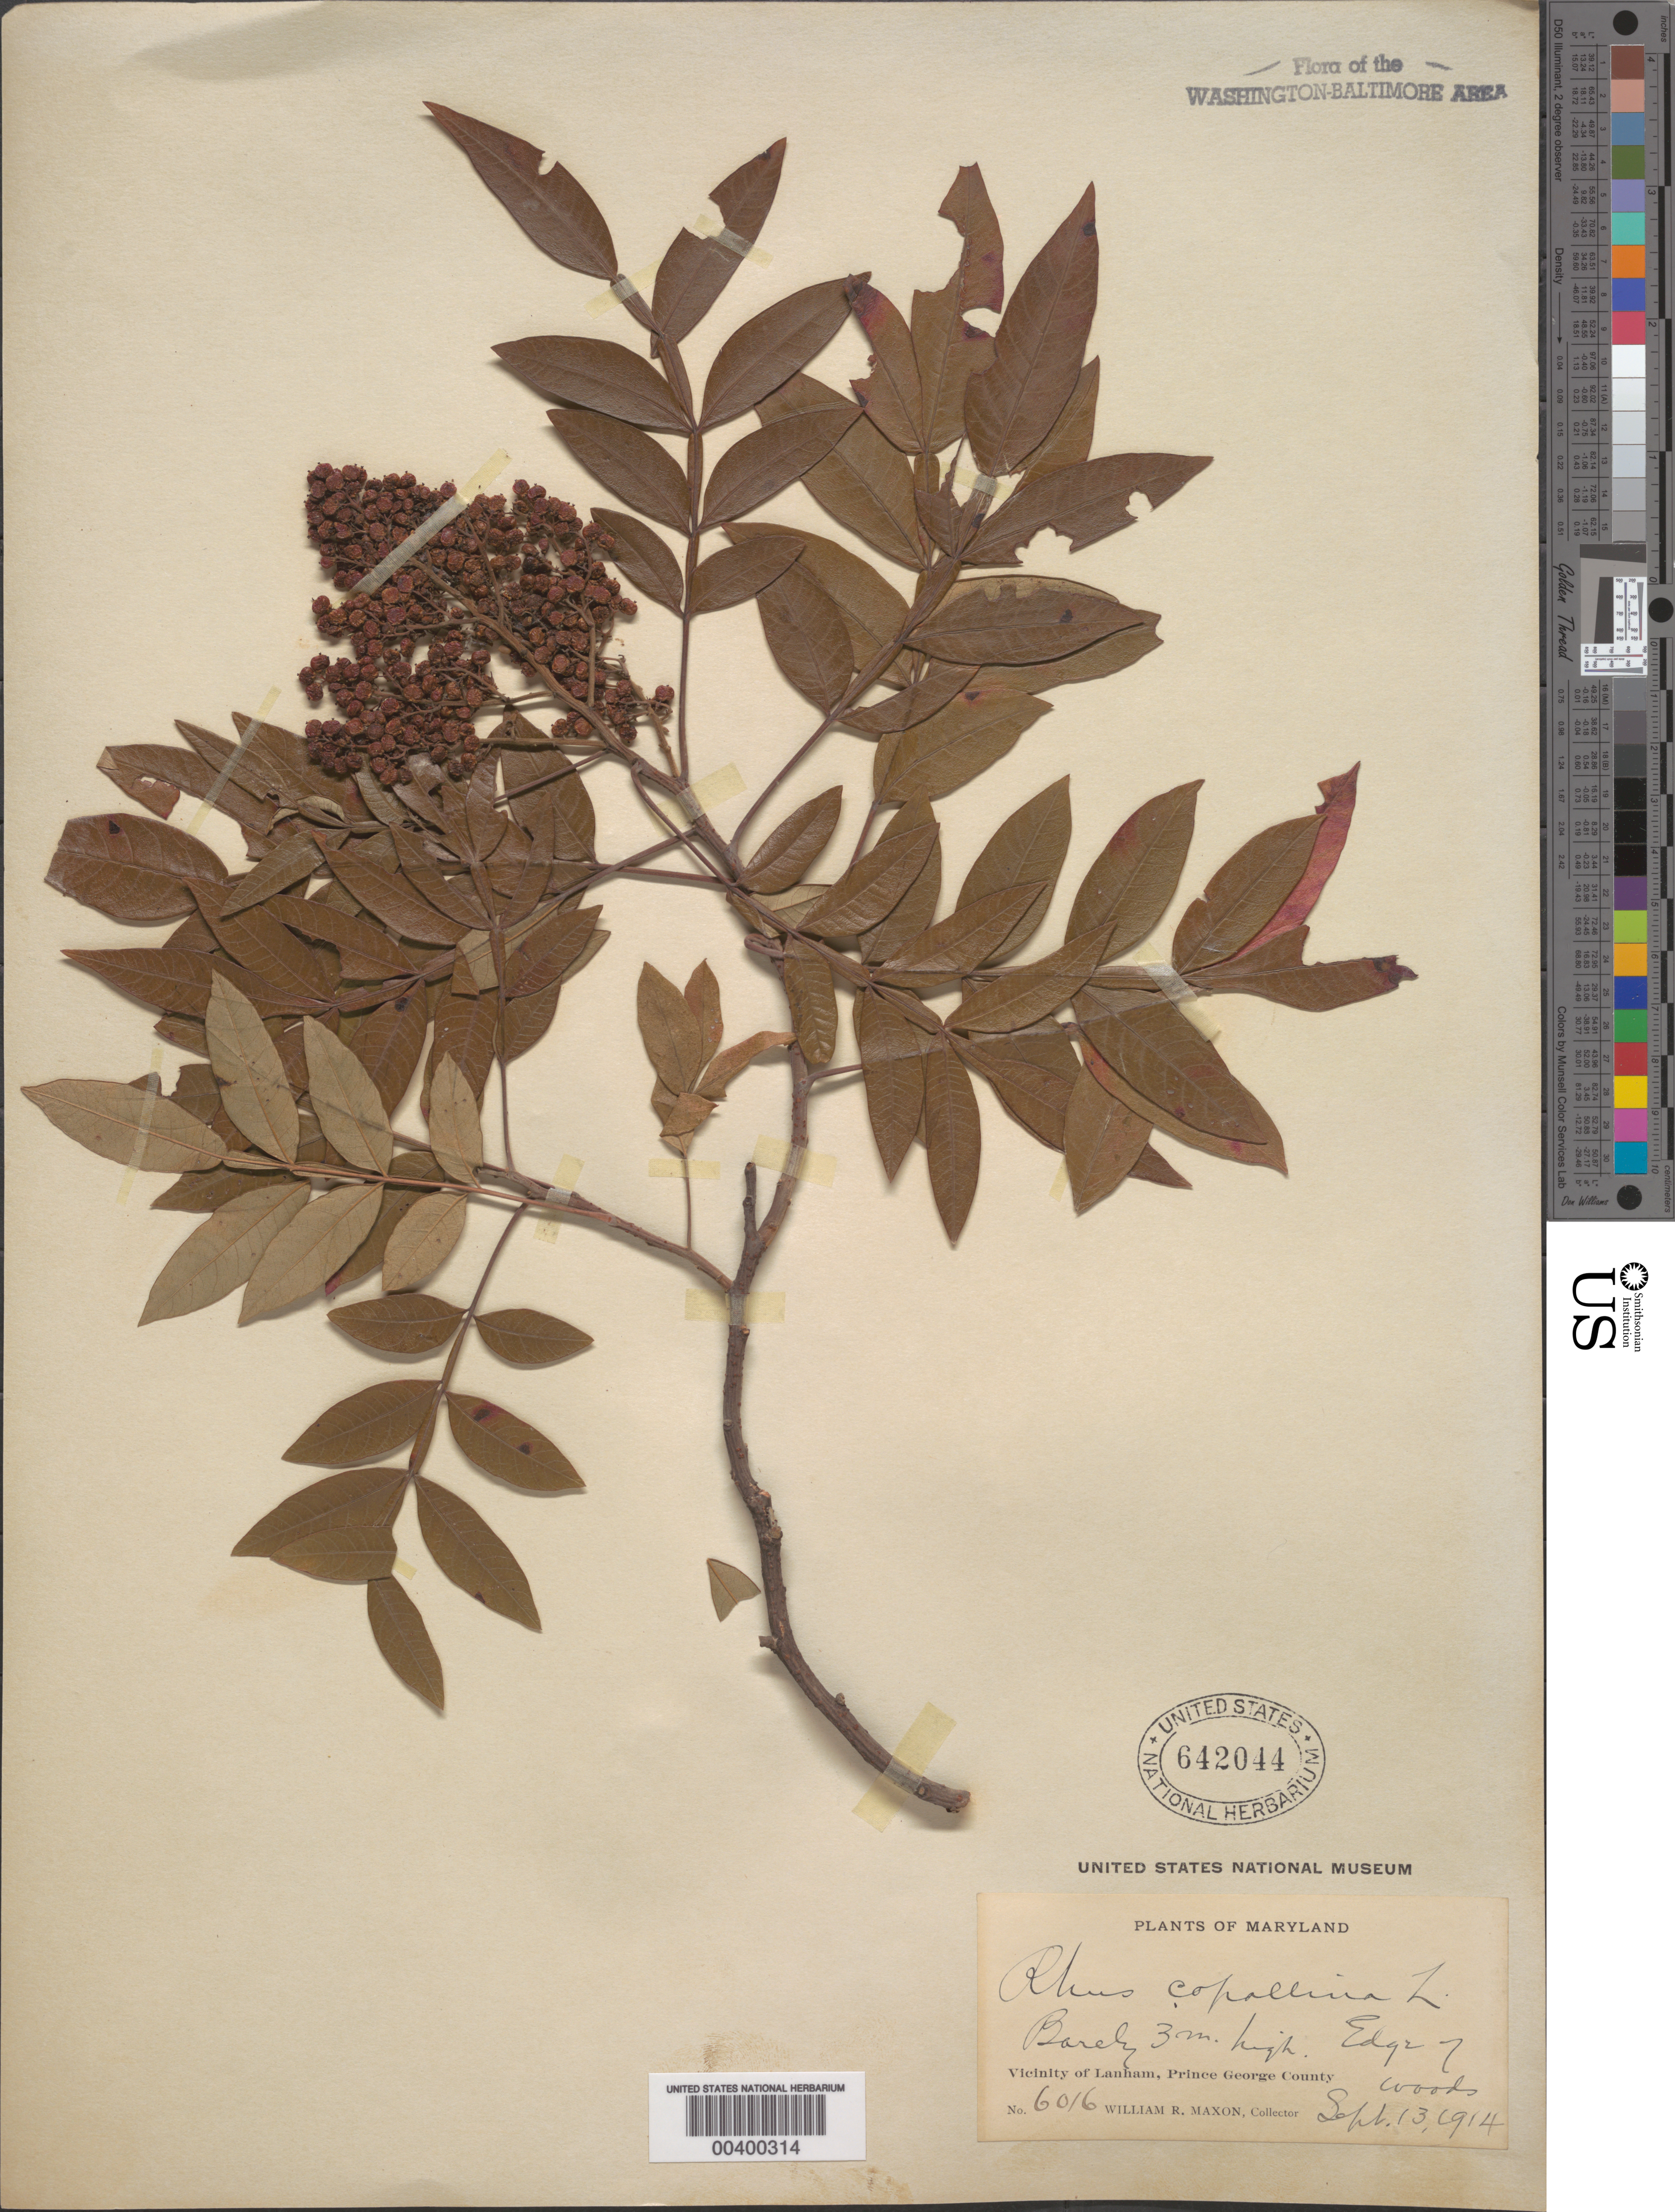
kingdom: Plantae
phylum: Tracheophyta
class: Magnoliopsida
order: Sapindales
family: Anacardiaceae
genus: Rhus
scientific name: Rhus copallinum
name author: L.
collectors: W. R. Maxon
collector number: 6016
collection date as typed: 13 Sep 1914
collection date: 1914-09-13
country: United States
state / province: Maryland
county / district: Prince George's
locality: Lanham vicinity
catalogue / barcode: US 642044